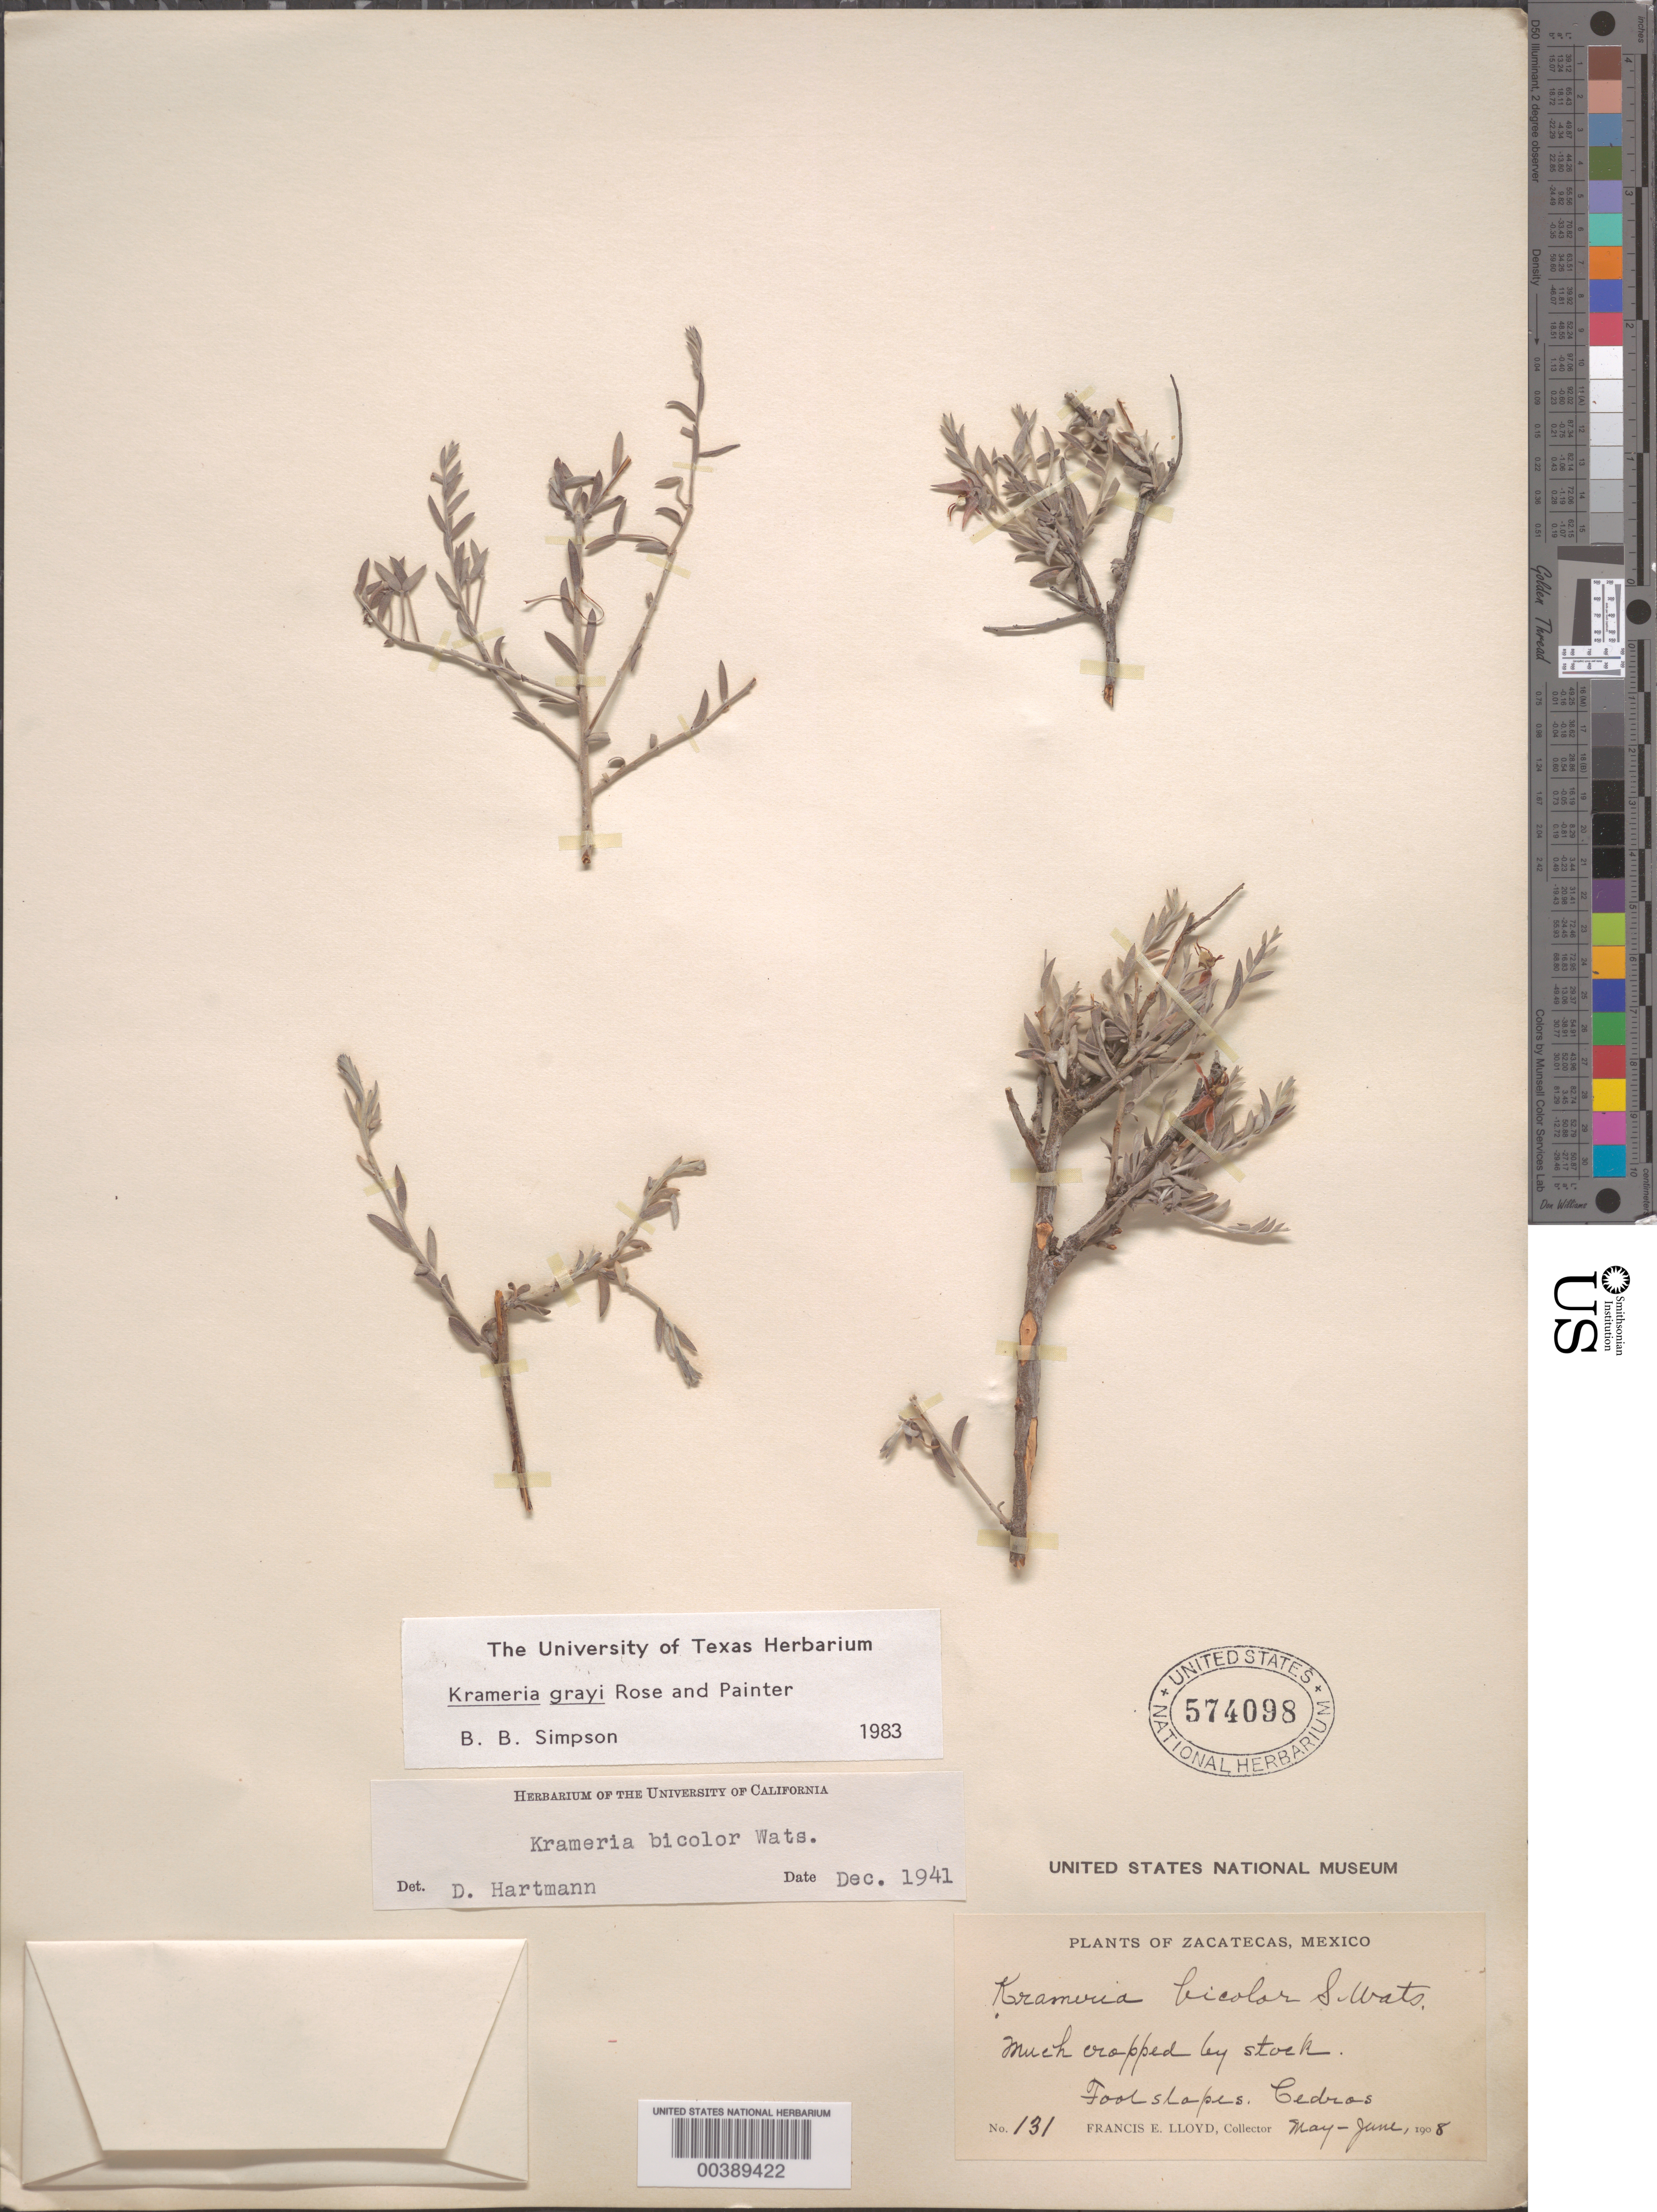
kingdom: Plantae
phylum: Tracheophyta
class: Magnoliopsida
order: Zygophyllales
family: Krameriaceae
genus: Krameria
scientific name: Krameria grayi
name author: Rose & J.H. Painter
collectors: F. E. Lloyd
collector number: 131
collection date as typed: May 1908 to -- Jun 1908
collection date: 1908-05/1908-06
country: Mexico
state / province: Zacatecas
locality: Cedros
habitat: Footslopes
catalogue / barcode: US 574098